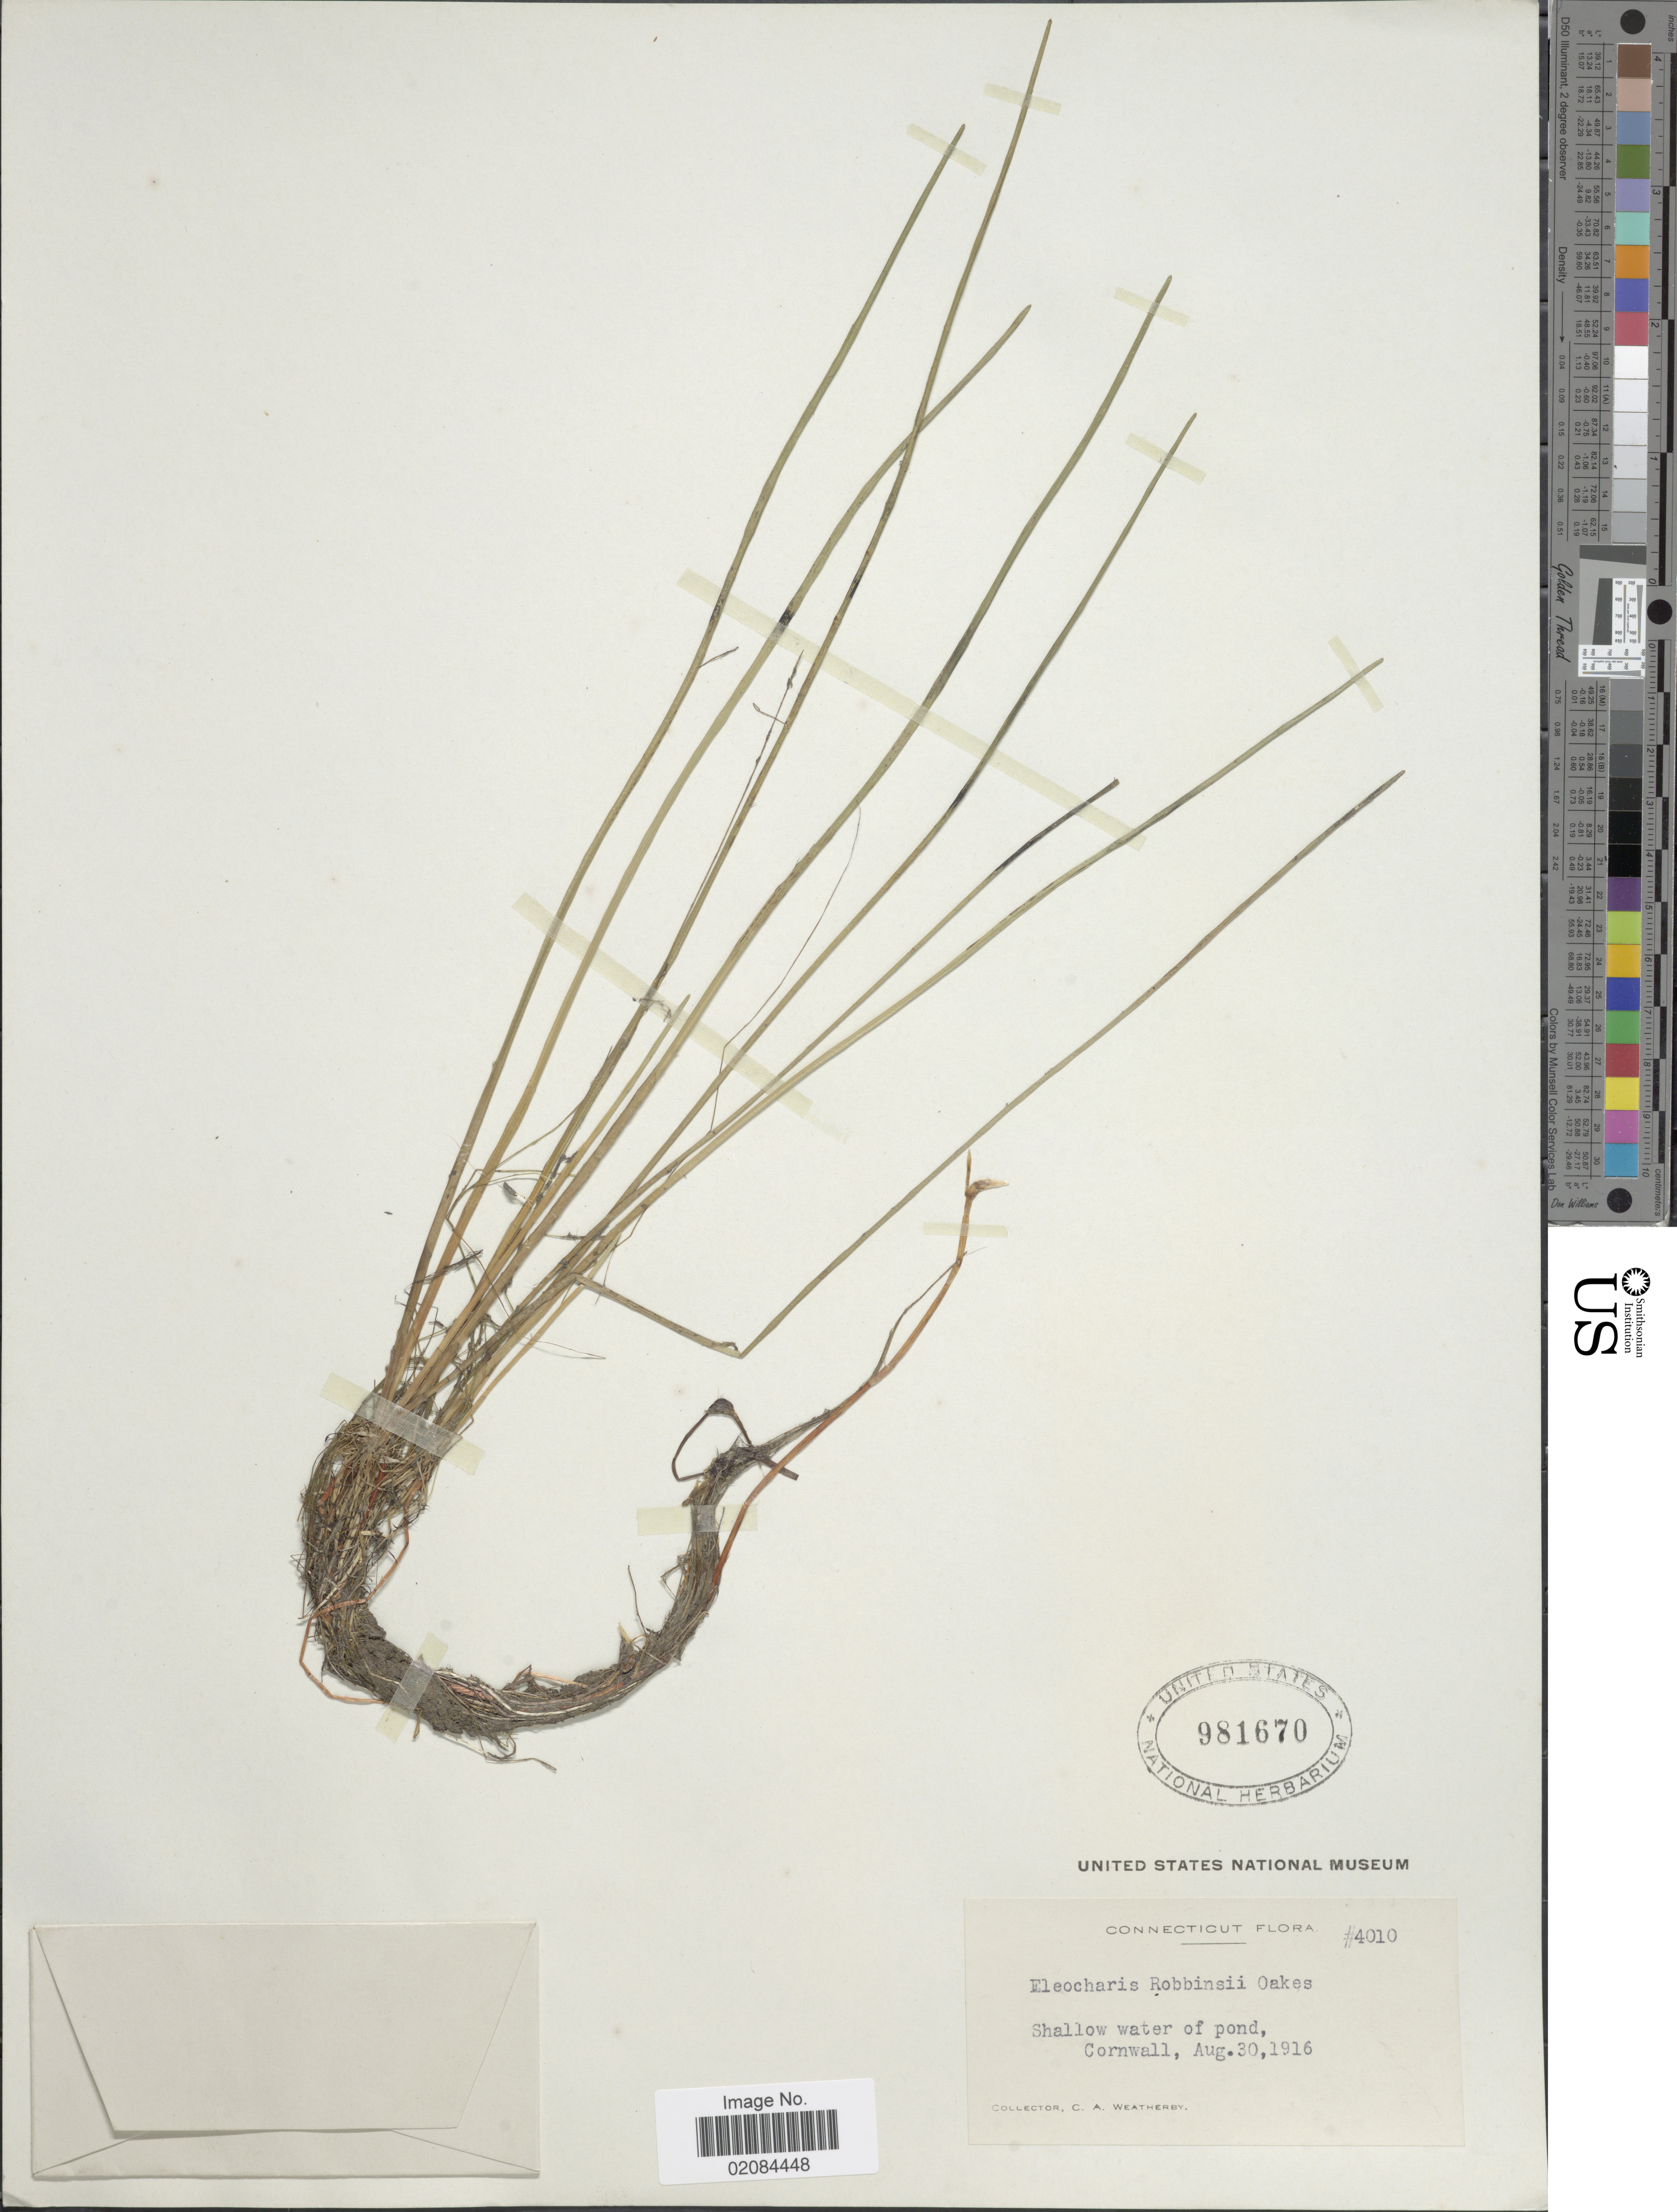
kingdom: Plantae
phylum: Tracheophyta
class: Liliopsida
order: Poales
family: Cyperaceae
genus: Eleocharis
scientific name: Eleocharis robbinsii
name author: Oakes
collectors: C. A. Weatherby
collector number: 410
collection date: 1916-08-30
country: United States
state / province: Connecticut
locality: Cornwall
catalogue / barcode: US 981670